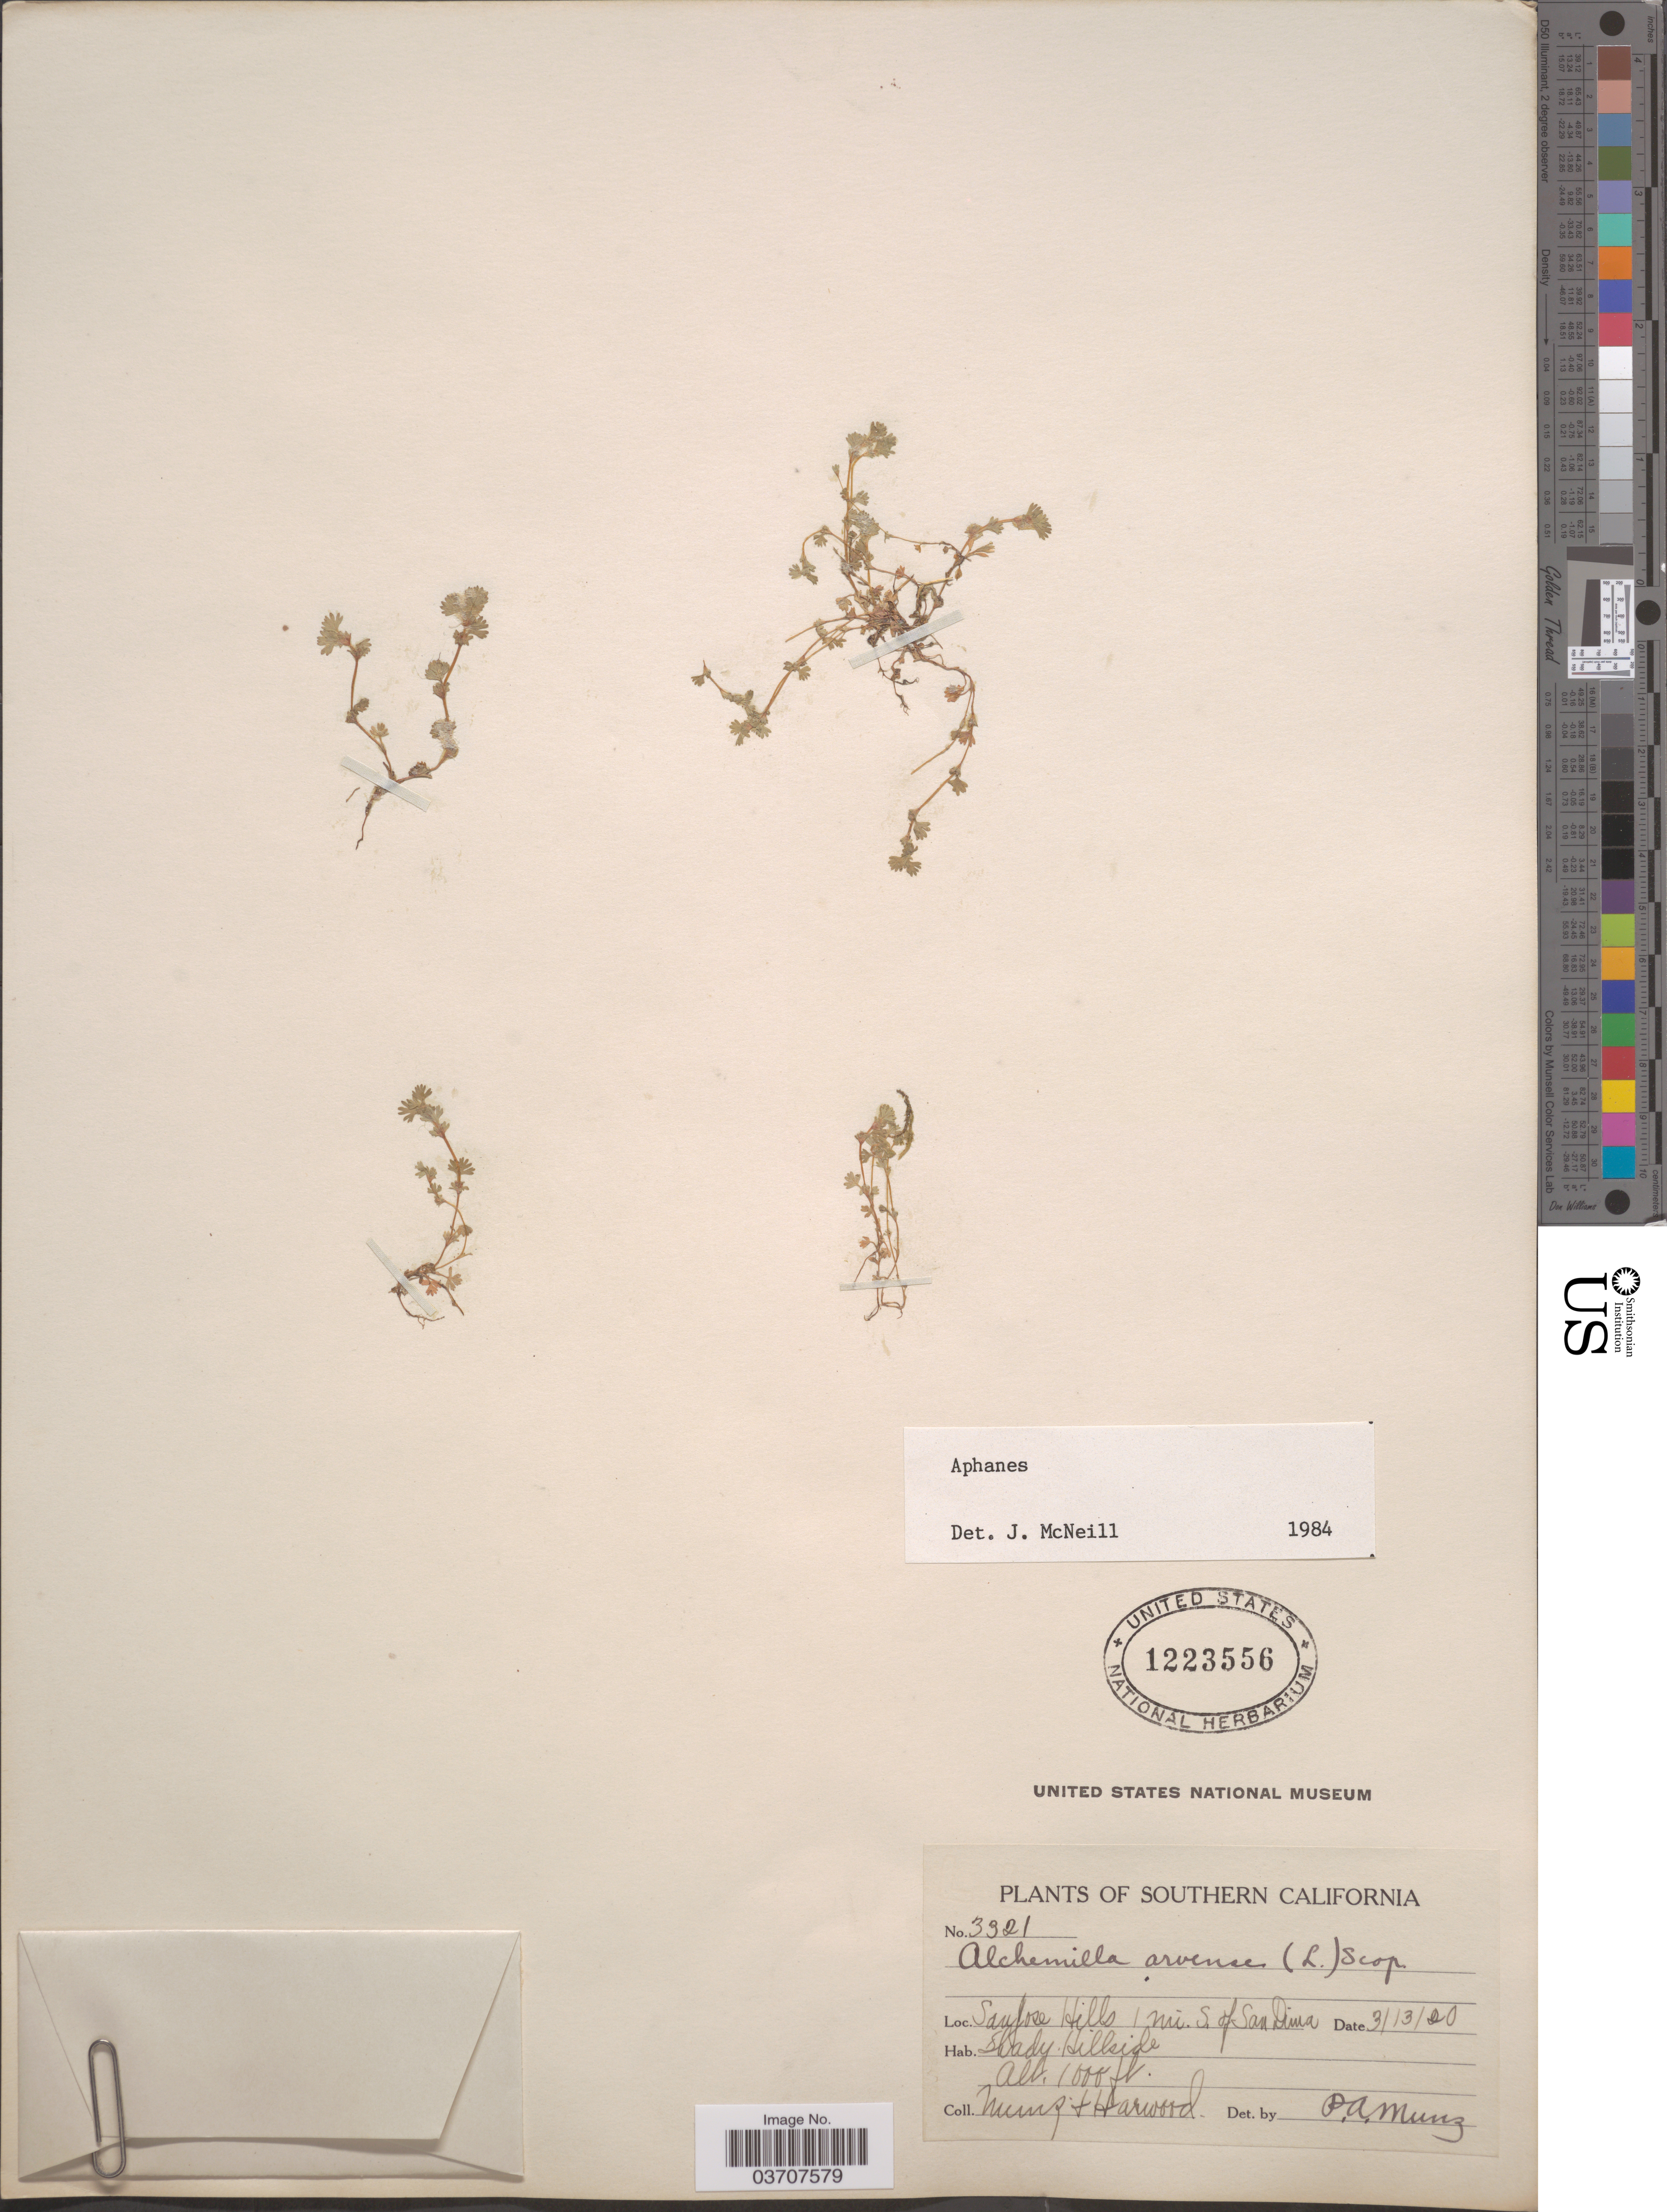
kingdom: Plantae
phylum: Tracheophyta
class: Magnoliopsida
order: Rosales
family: Rosaceae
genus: Aphanes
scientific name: Aphanes sp.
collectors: -. Munz & Harwood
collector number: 3321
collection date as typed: Transcribed d/m/y: 13/3/20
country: United States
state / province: California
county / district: Santa Clara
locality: Southern California. San Jose Hills 1 mi. S. of San Dima.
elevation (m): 305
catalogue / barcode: US 1223556